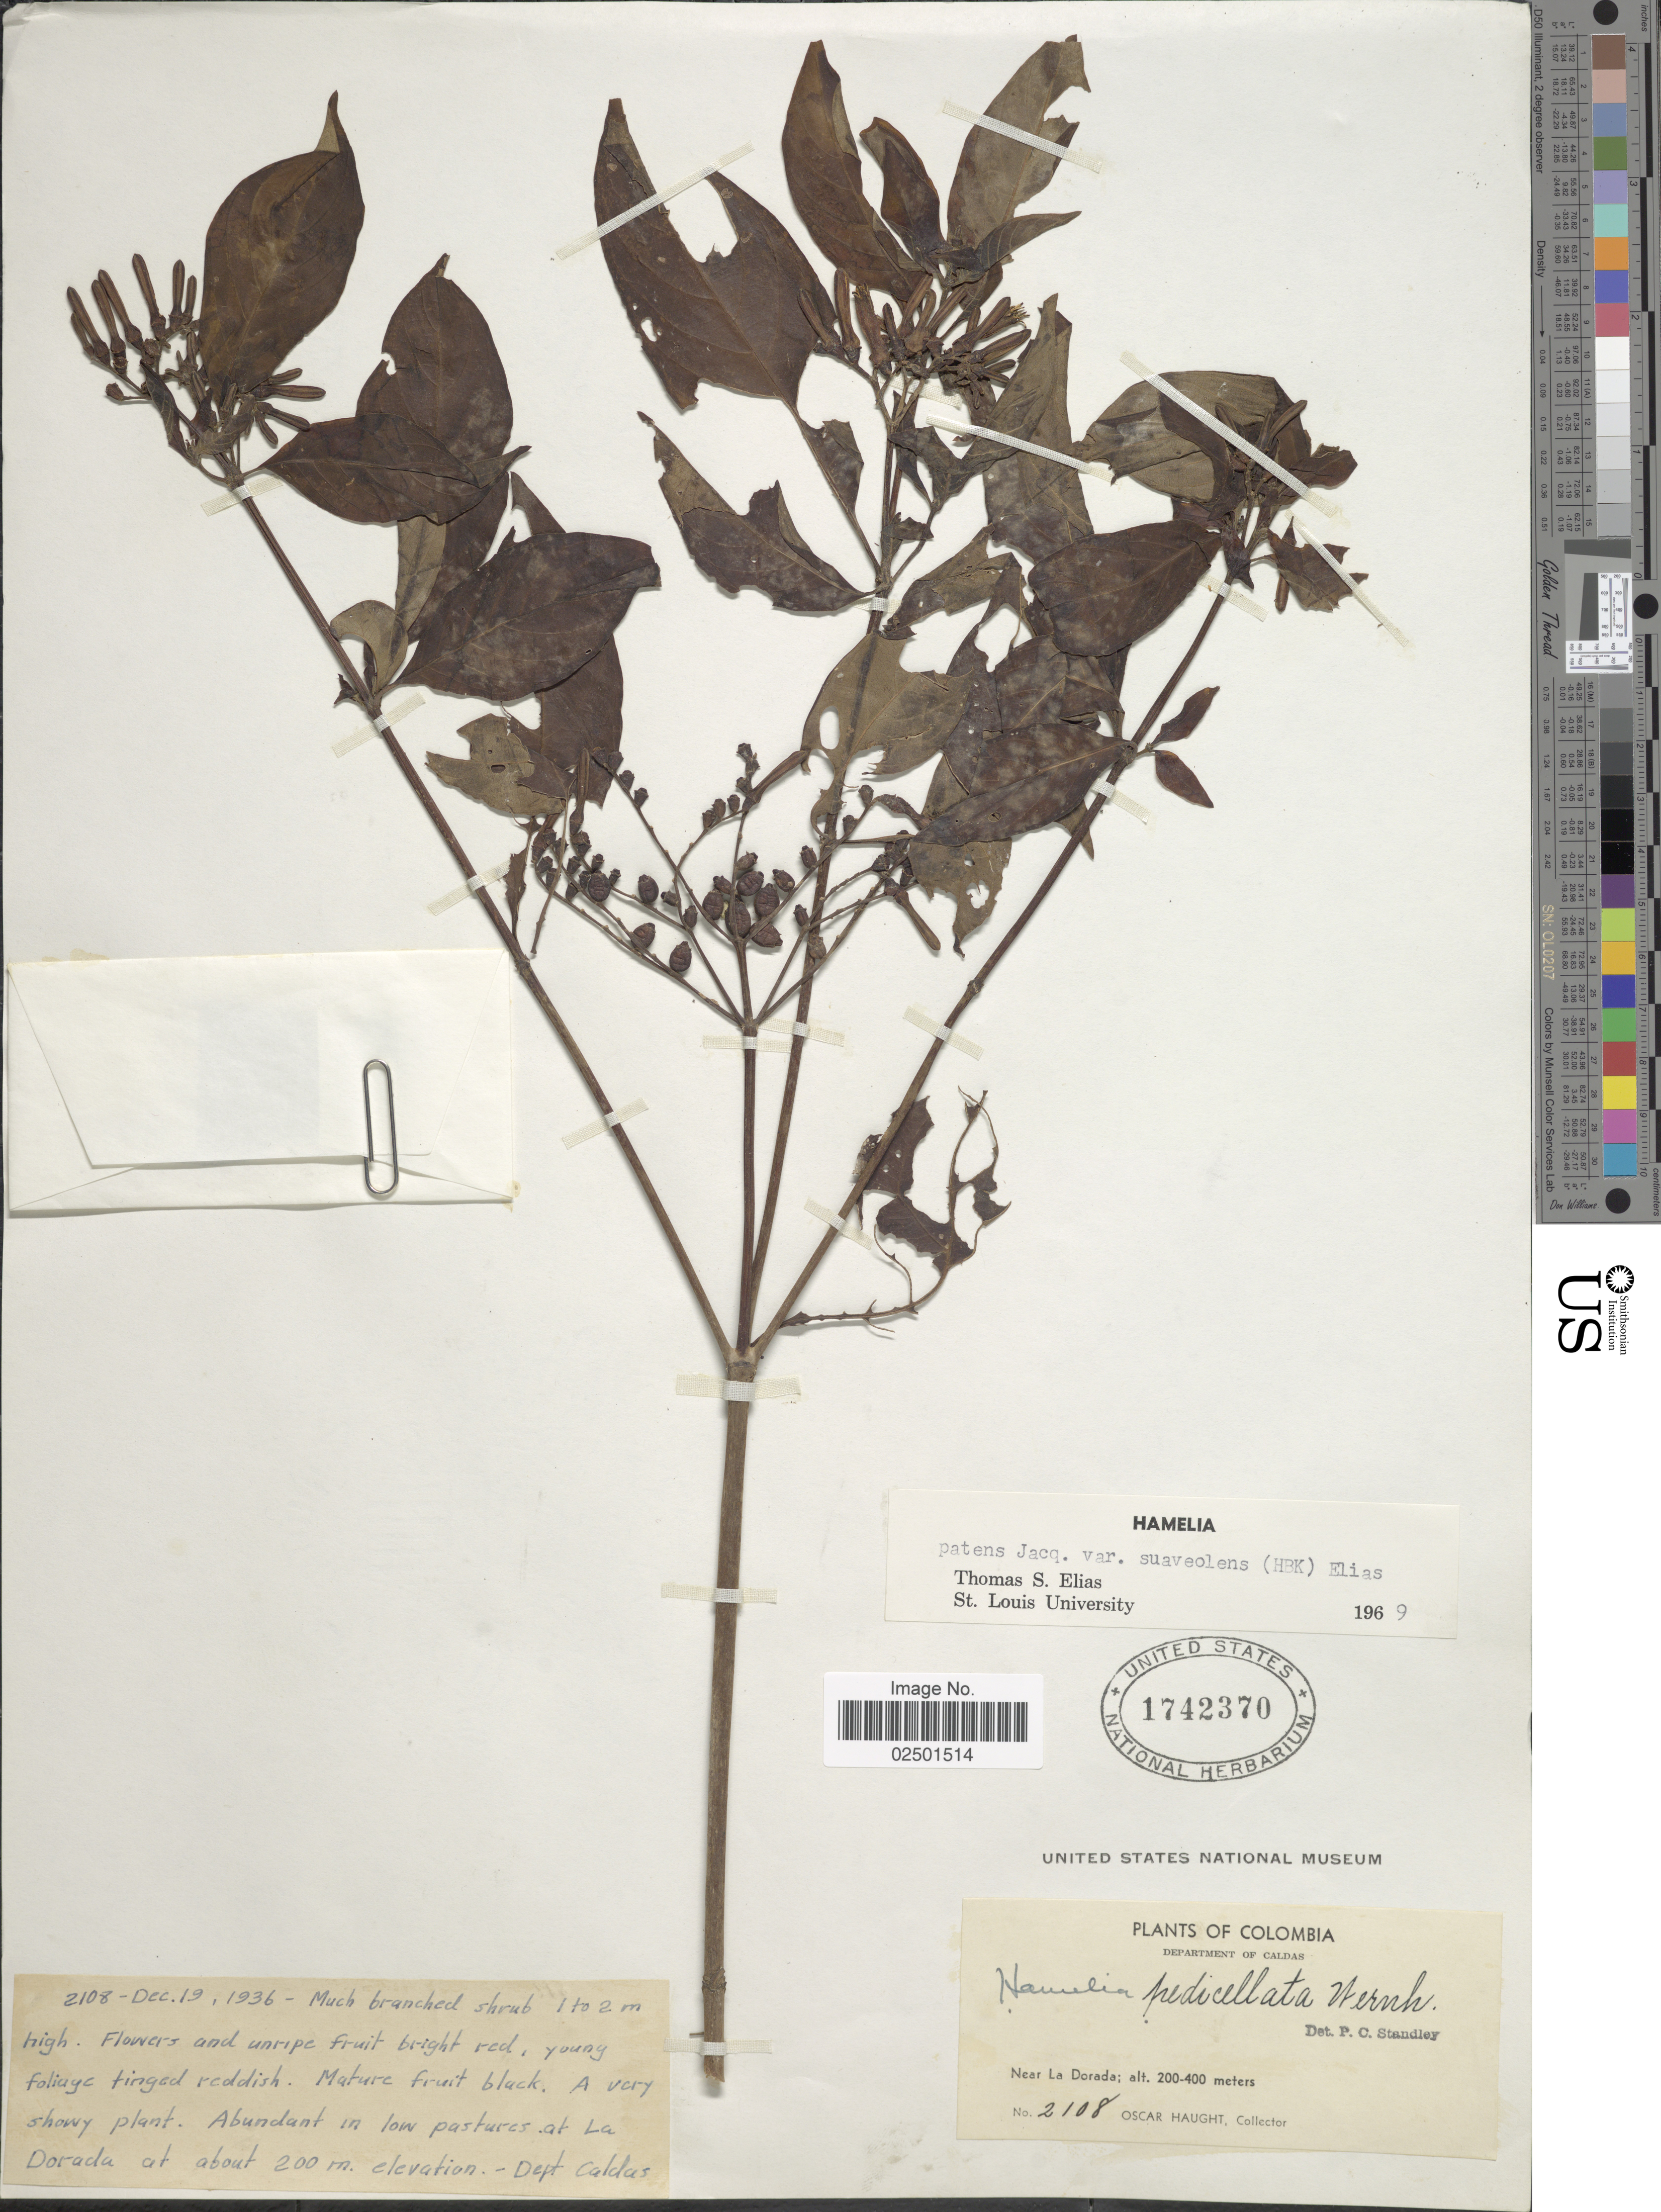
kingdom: Plantae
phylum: Tracheophyta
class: Magnoliopsida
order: Gentianales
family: Rubiaceae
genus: Hamelia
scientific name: Hamelia patens var. glabra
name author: Oerst.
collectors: O. Haught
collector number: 2108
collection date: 1936-12-19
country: Colombia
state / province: Caldas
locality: Department of Caldas. At La Dorada.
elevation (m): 200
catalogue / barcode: US 1742370